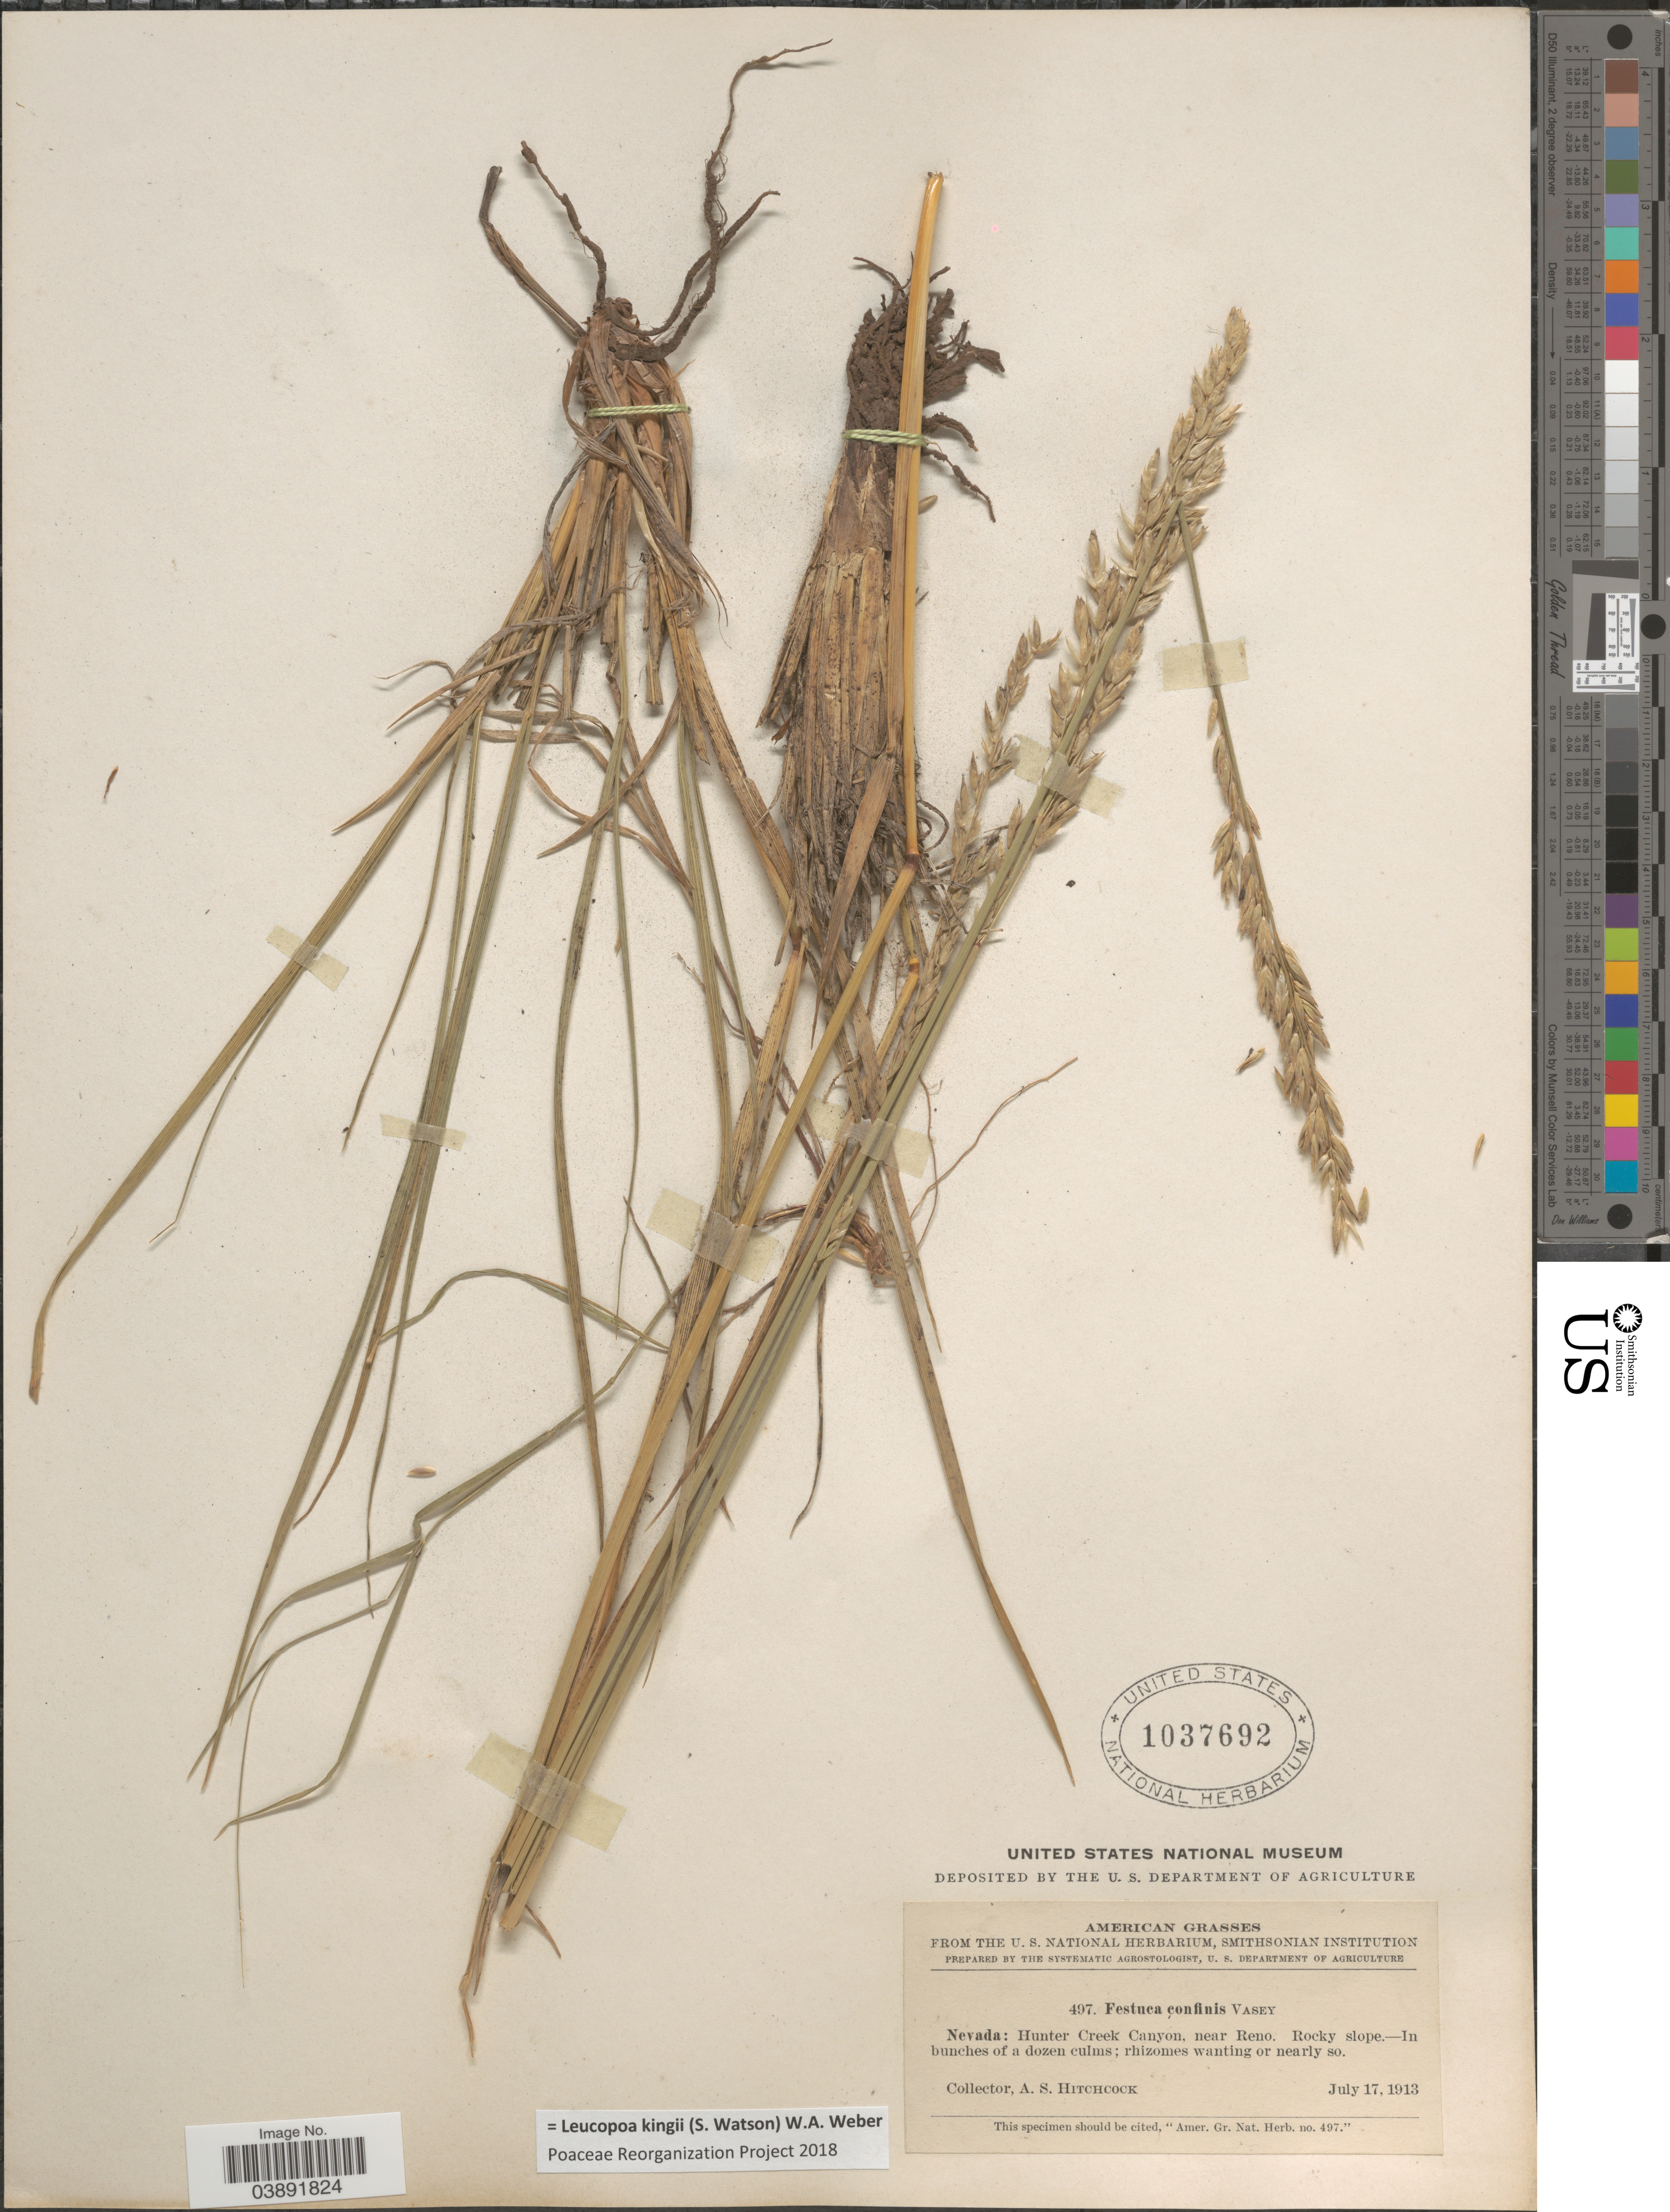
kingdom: Plantae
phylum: Tracheophyta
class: Liliopsida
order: Poales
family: Poaceae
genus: Hesperochloa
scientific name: Hesperochloa kingii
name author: (S. Watson) Rydb.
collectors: A. S. Hitchcock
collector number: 497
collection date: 1913-07-17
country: United States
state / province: Nevada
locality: Hunter Creek Canyon, near Reno.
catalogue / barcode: US 1037692